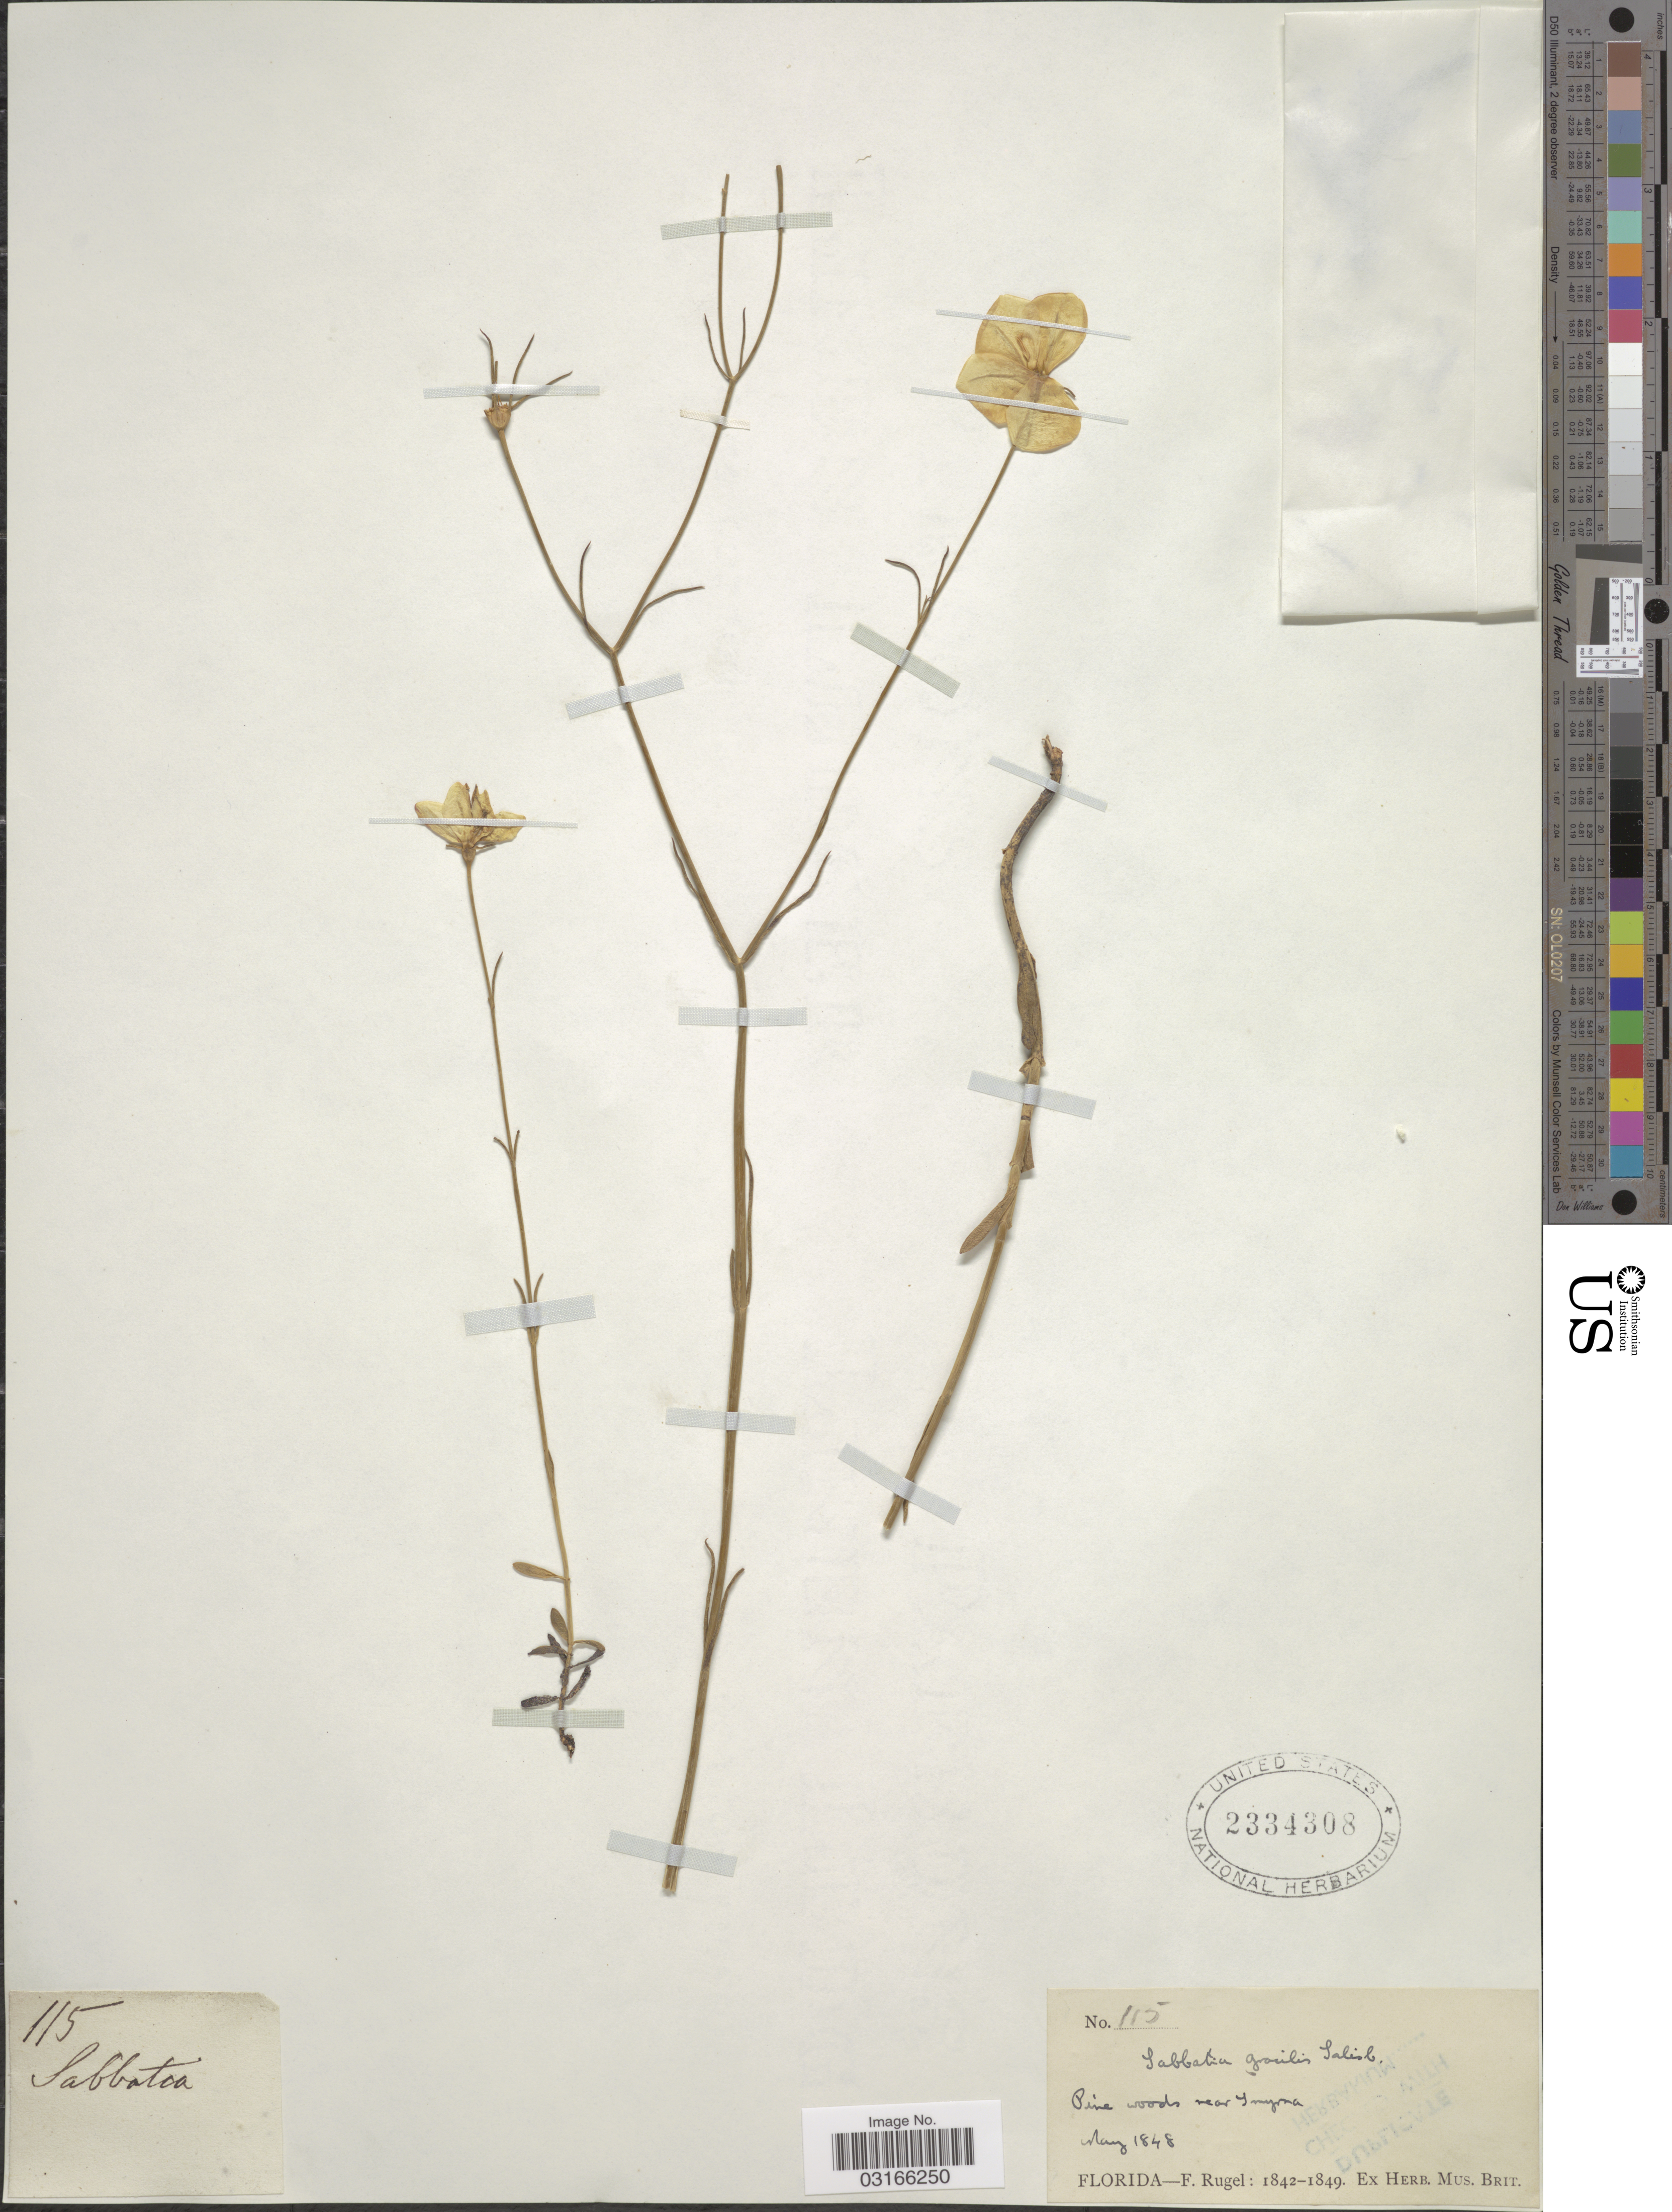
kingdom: Plantae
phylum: Tracheophyta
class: Magnoliopsida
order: Gentianales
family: Gentianaceae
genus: Sabatia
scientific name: Sabatia campanulata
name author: (L.) Torr.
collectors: F. Rugel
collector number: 115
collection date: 1848-05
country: United States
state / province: Florida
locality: Pine woods near Smyrna.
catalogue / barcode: US 2334308